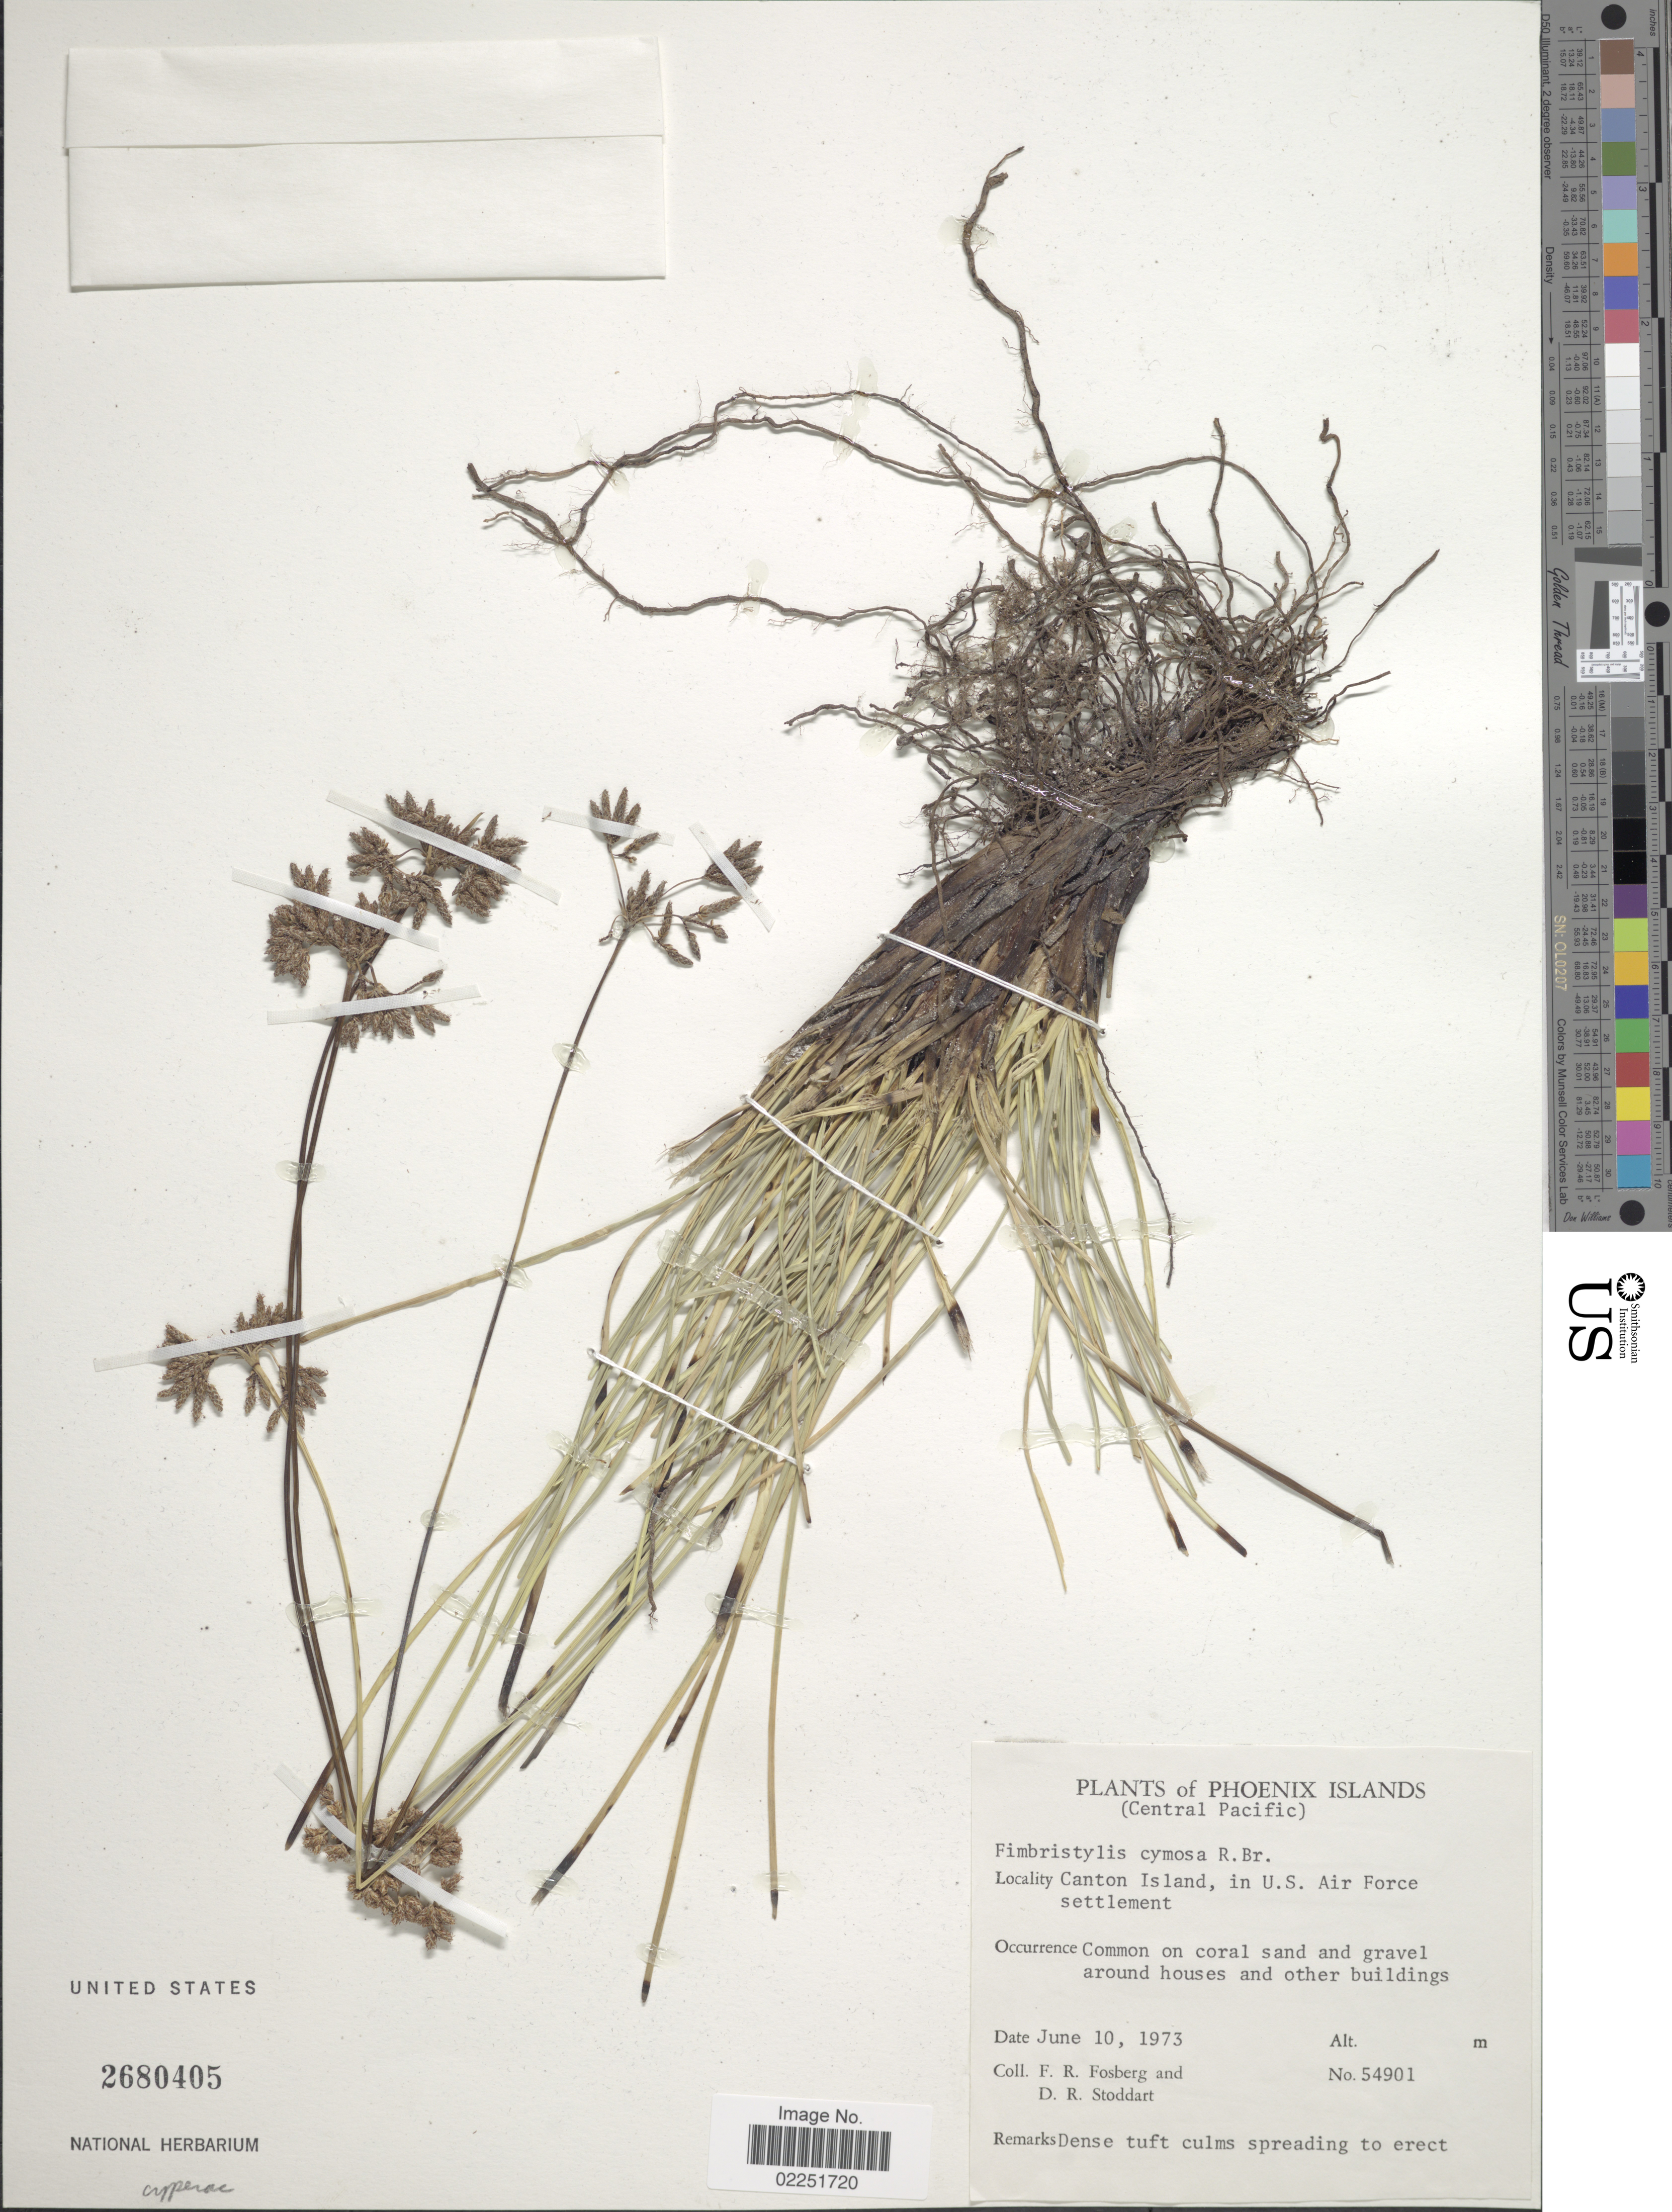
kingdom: Plantae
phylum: Tracheophyta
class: Liliopsida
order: Poales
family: Cyperaceae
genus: Fimbristylis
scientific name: Fimbristylis cymosa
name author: R. Br.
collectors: F. R. Fosberg & D. R. Stoddart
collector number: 54901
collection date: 1973-06-10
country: Kiribati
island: Kanton [Canton] Atoll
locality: Phoenix Islands (Central Pacific). Canton Island, in U.S. Air Force settlement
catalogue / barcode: US 2680405